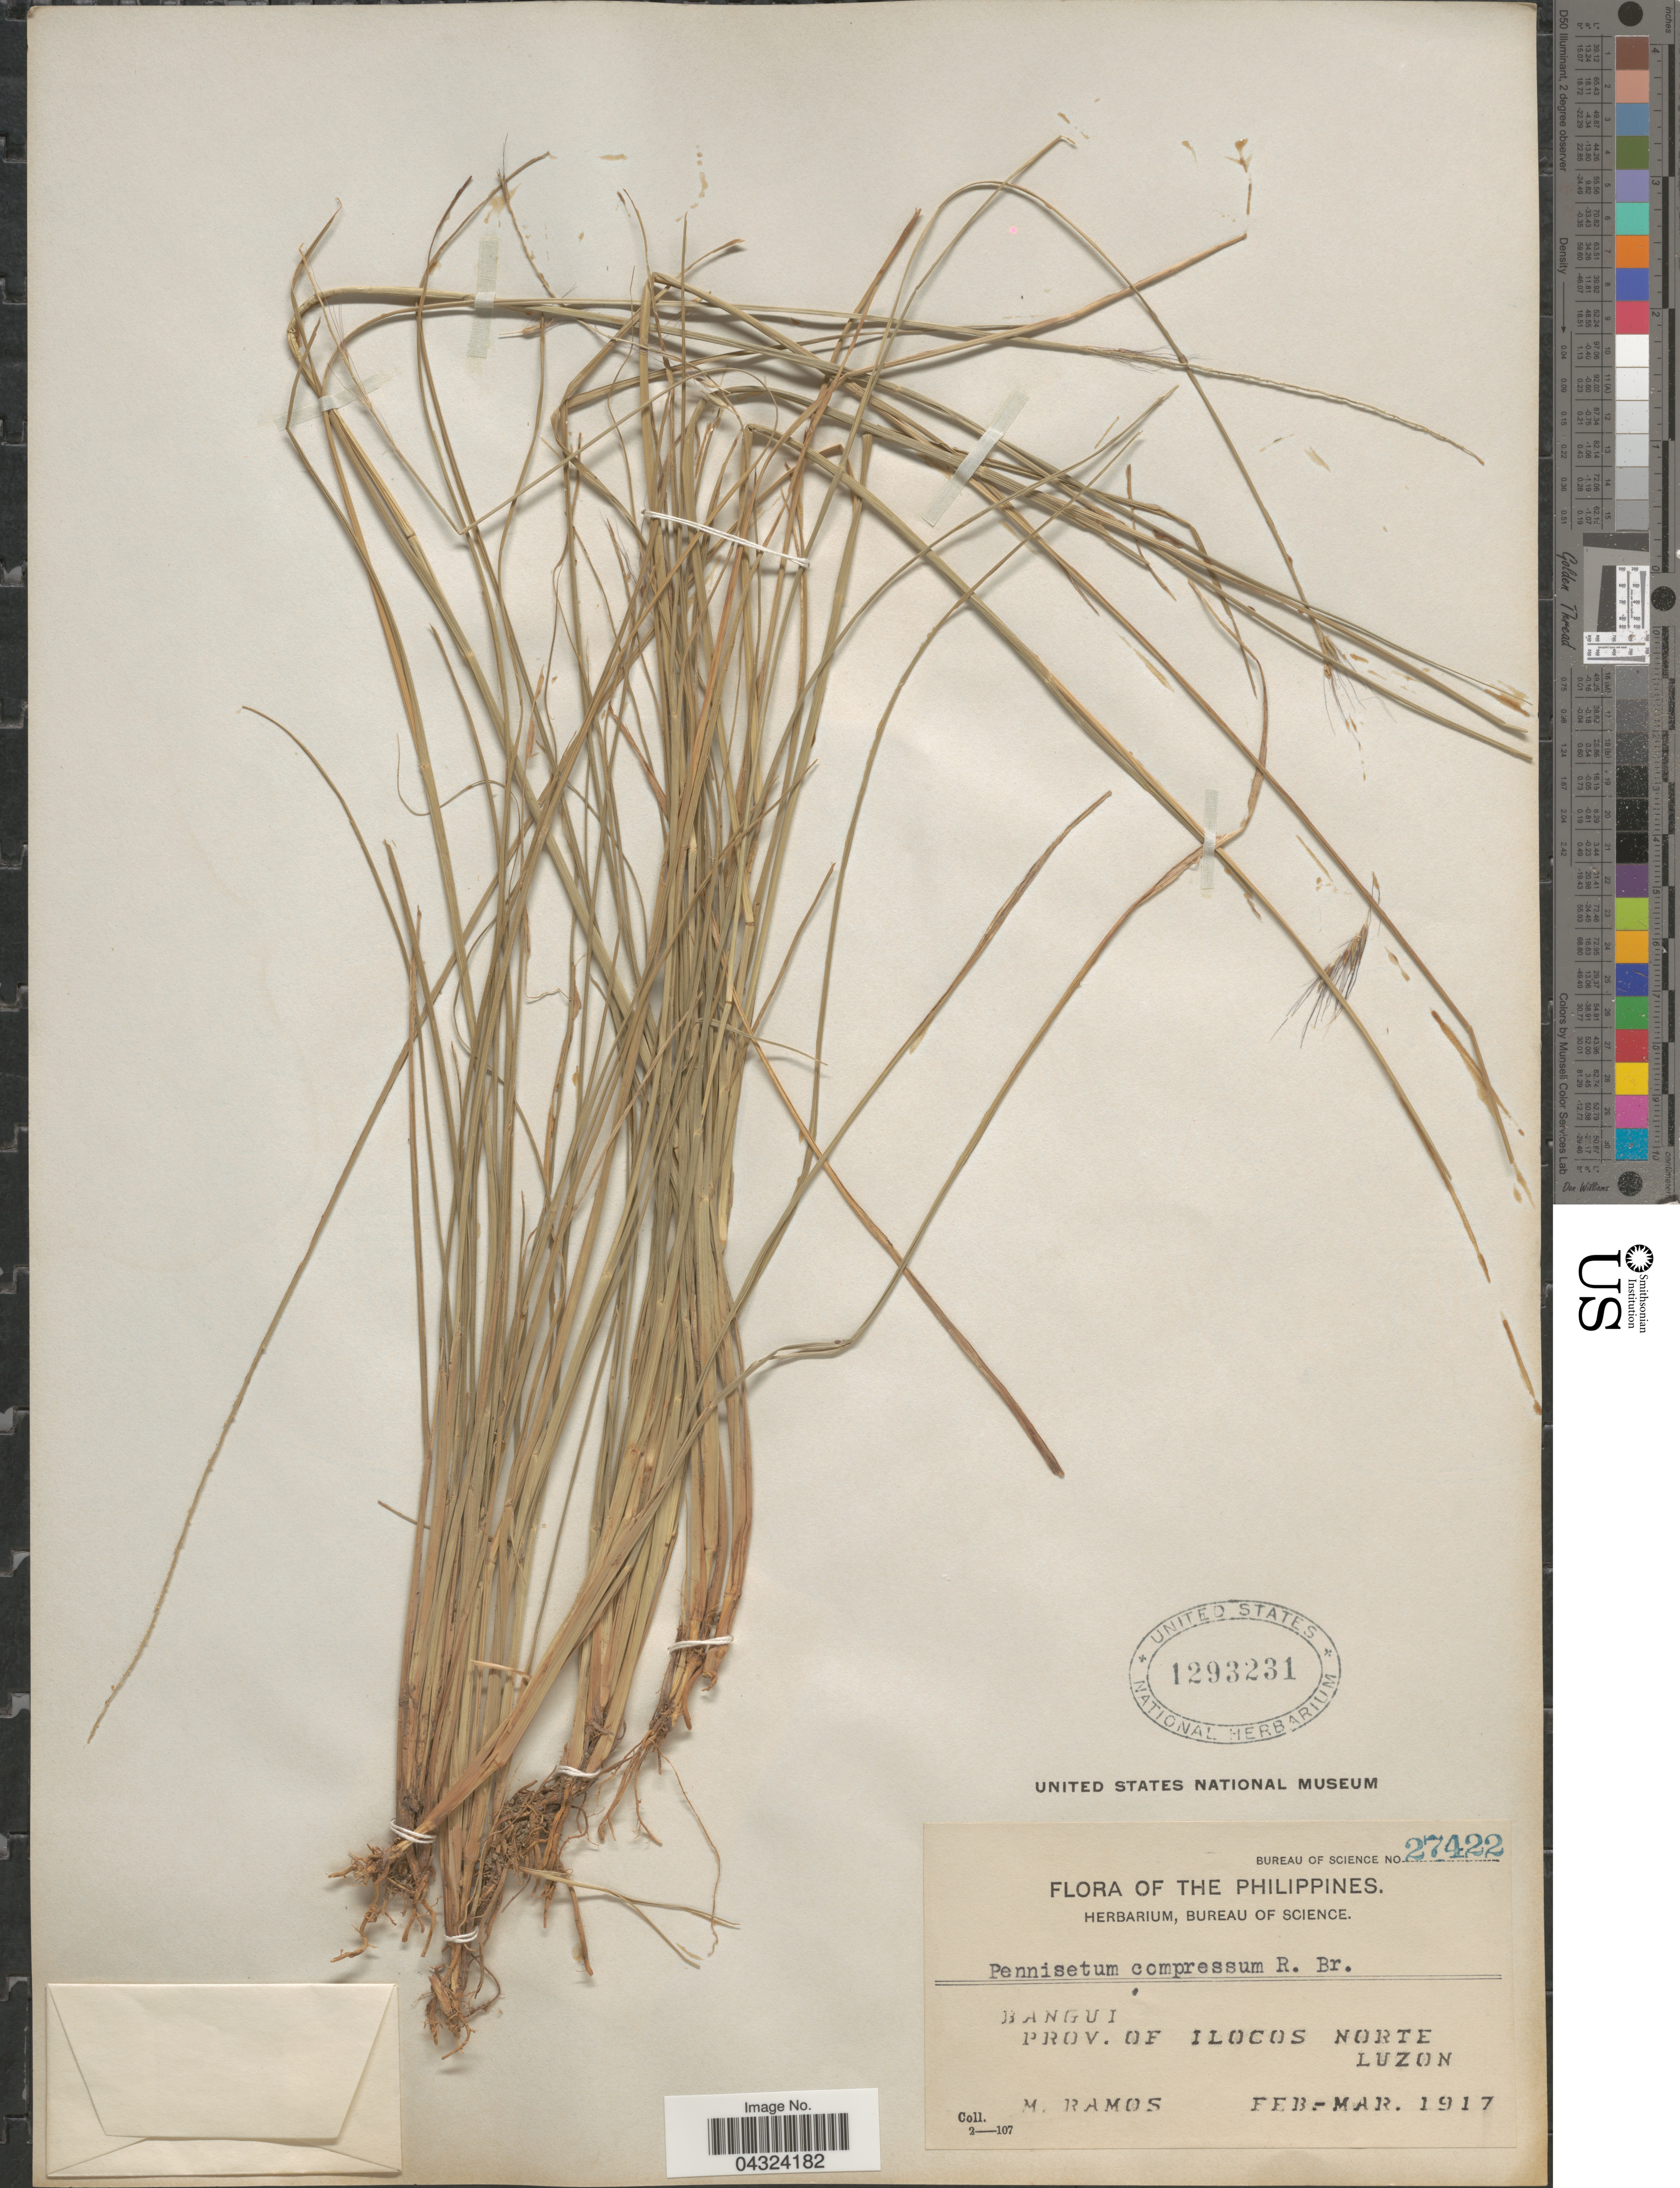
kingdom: Plantae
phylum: Tracheophyta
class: Liliopsida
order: Poales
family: Poaceae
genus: Cenchrus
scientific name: Cenchrus purpurascens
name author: Thunb.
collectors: M. Ramos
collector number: Bureau Of Science 27422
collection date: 1917-02/1917-03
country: Philippines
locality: Bangui. Prov. of Ilocos Norte. Luzon.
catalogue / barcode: US 1293231